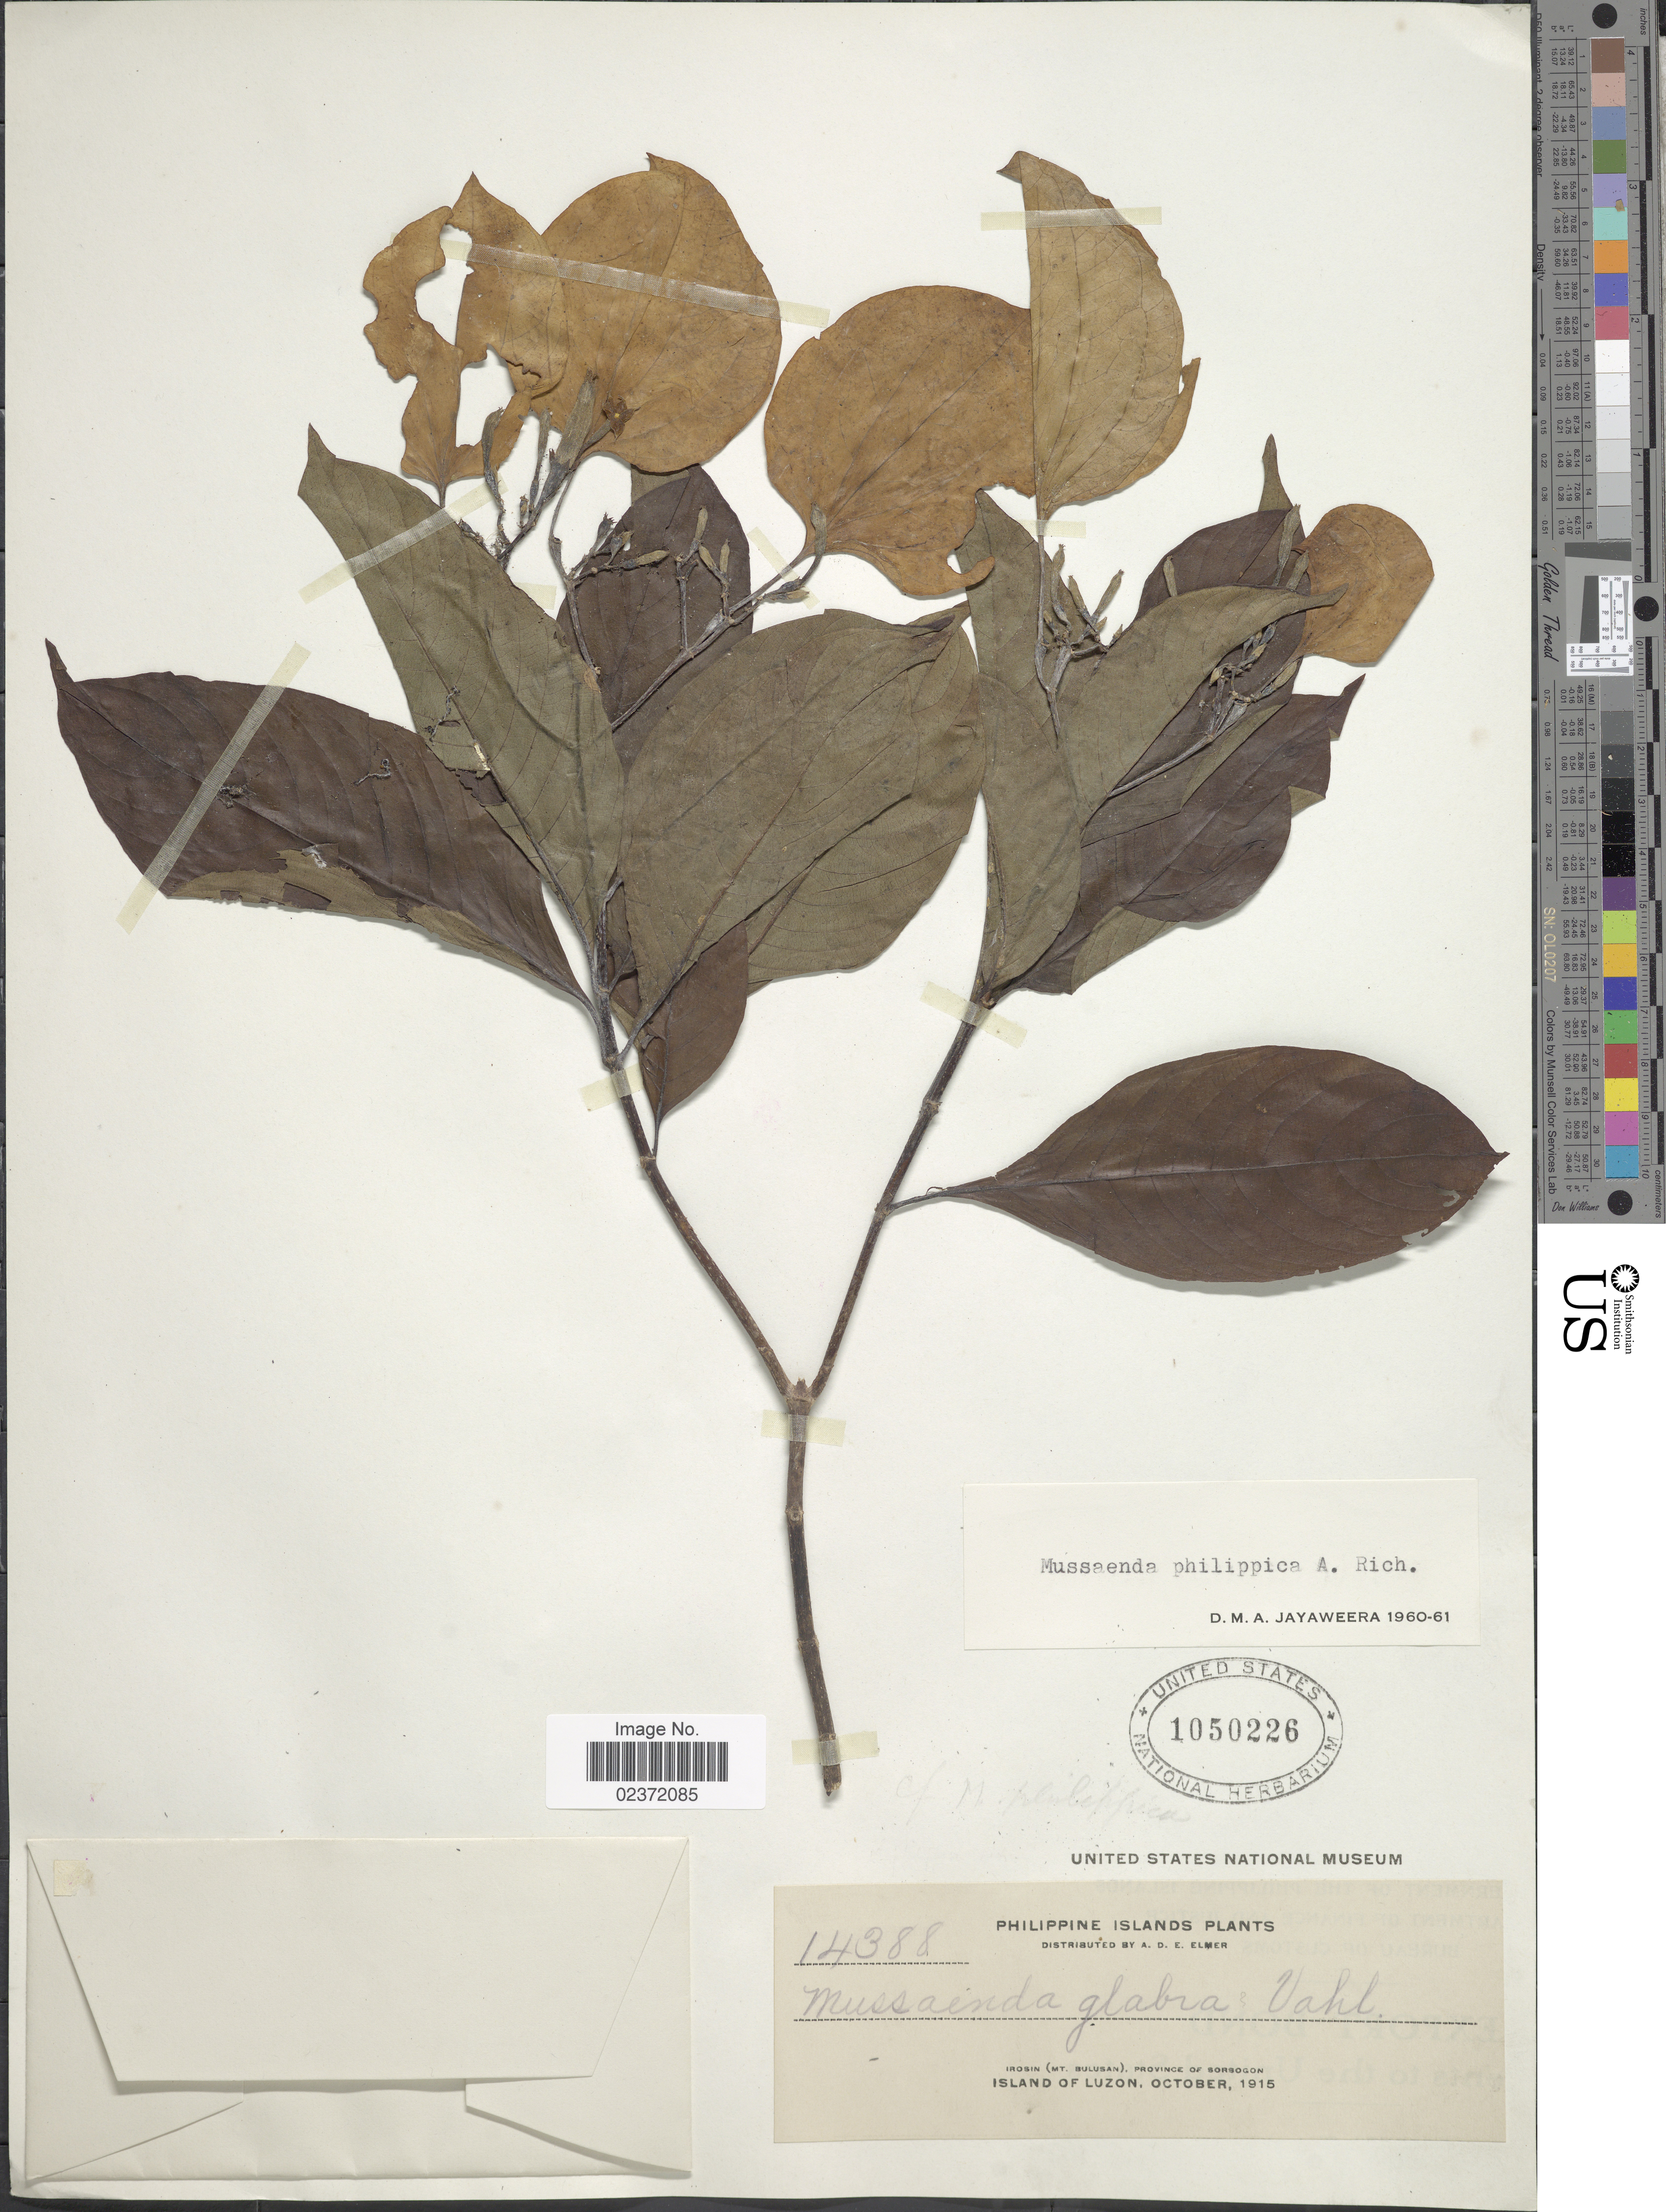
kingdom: Plantae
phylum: Tracheophyta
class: Magnoliopsida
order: Gentianales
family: Rubiaceae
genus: Mussaenda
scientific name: Mussaenda philippica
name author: A. Rich.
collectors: A. D. E. Elmer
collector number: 14388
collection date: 1915-10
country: Philippines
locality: Irosin (Mt. Bulusan) Province of Sorsogon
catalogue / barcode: US 1050226